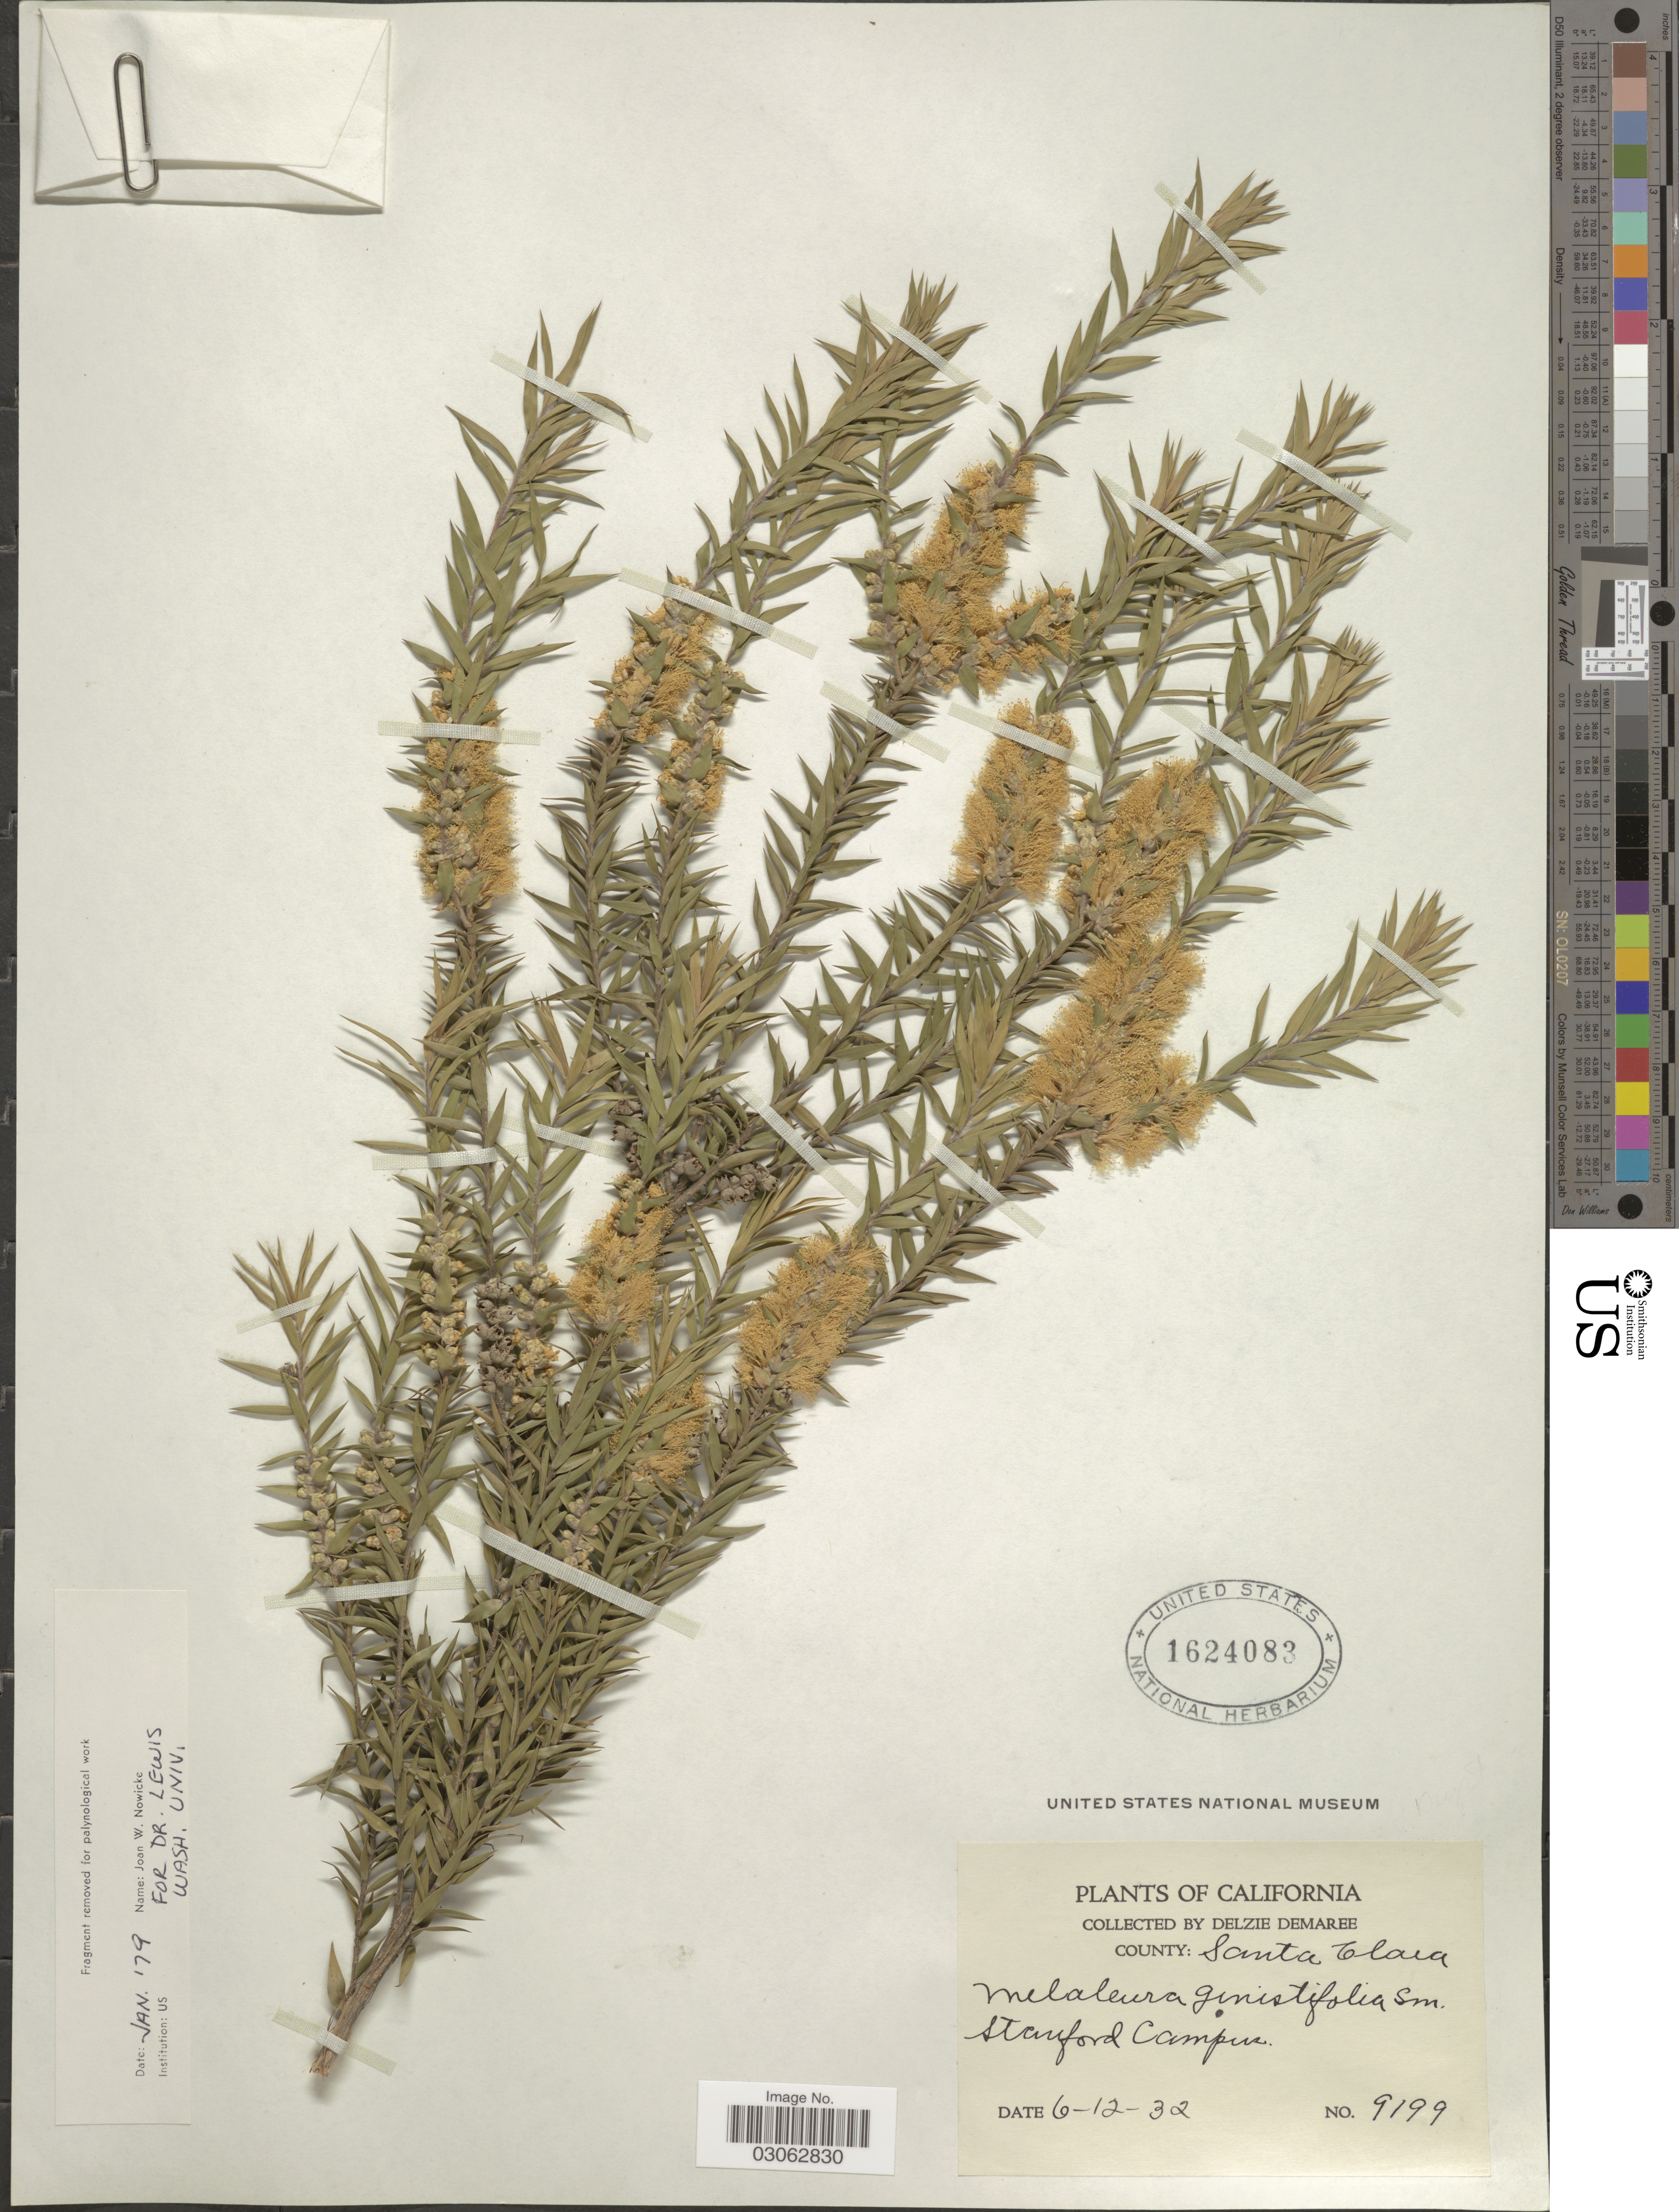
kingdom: Plantae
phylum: Tracheophyta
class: Magnoliopsida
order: Myrtales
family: Myrtaceae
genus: Melaleuca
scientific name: Melaleuca decora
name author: (Salisb.) Britten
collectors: D. Demaree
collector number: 9199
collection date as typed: Transcribed d/m/y: 6/12/32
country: United States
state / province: California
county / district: Santa Clara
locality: County: Santa Clara. Stanford Campus.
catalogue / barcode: US 1624083